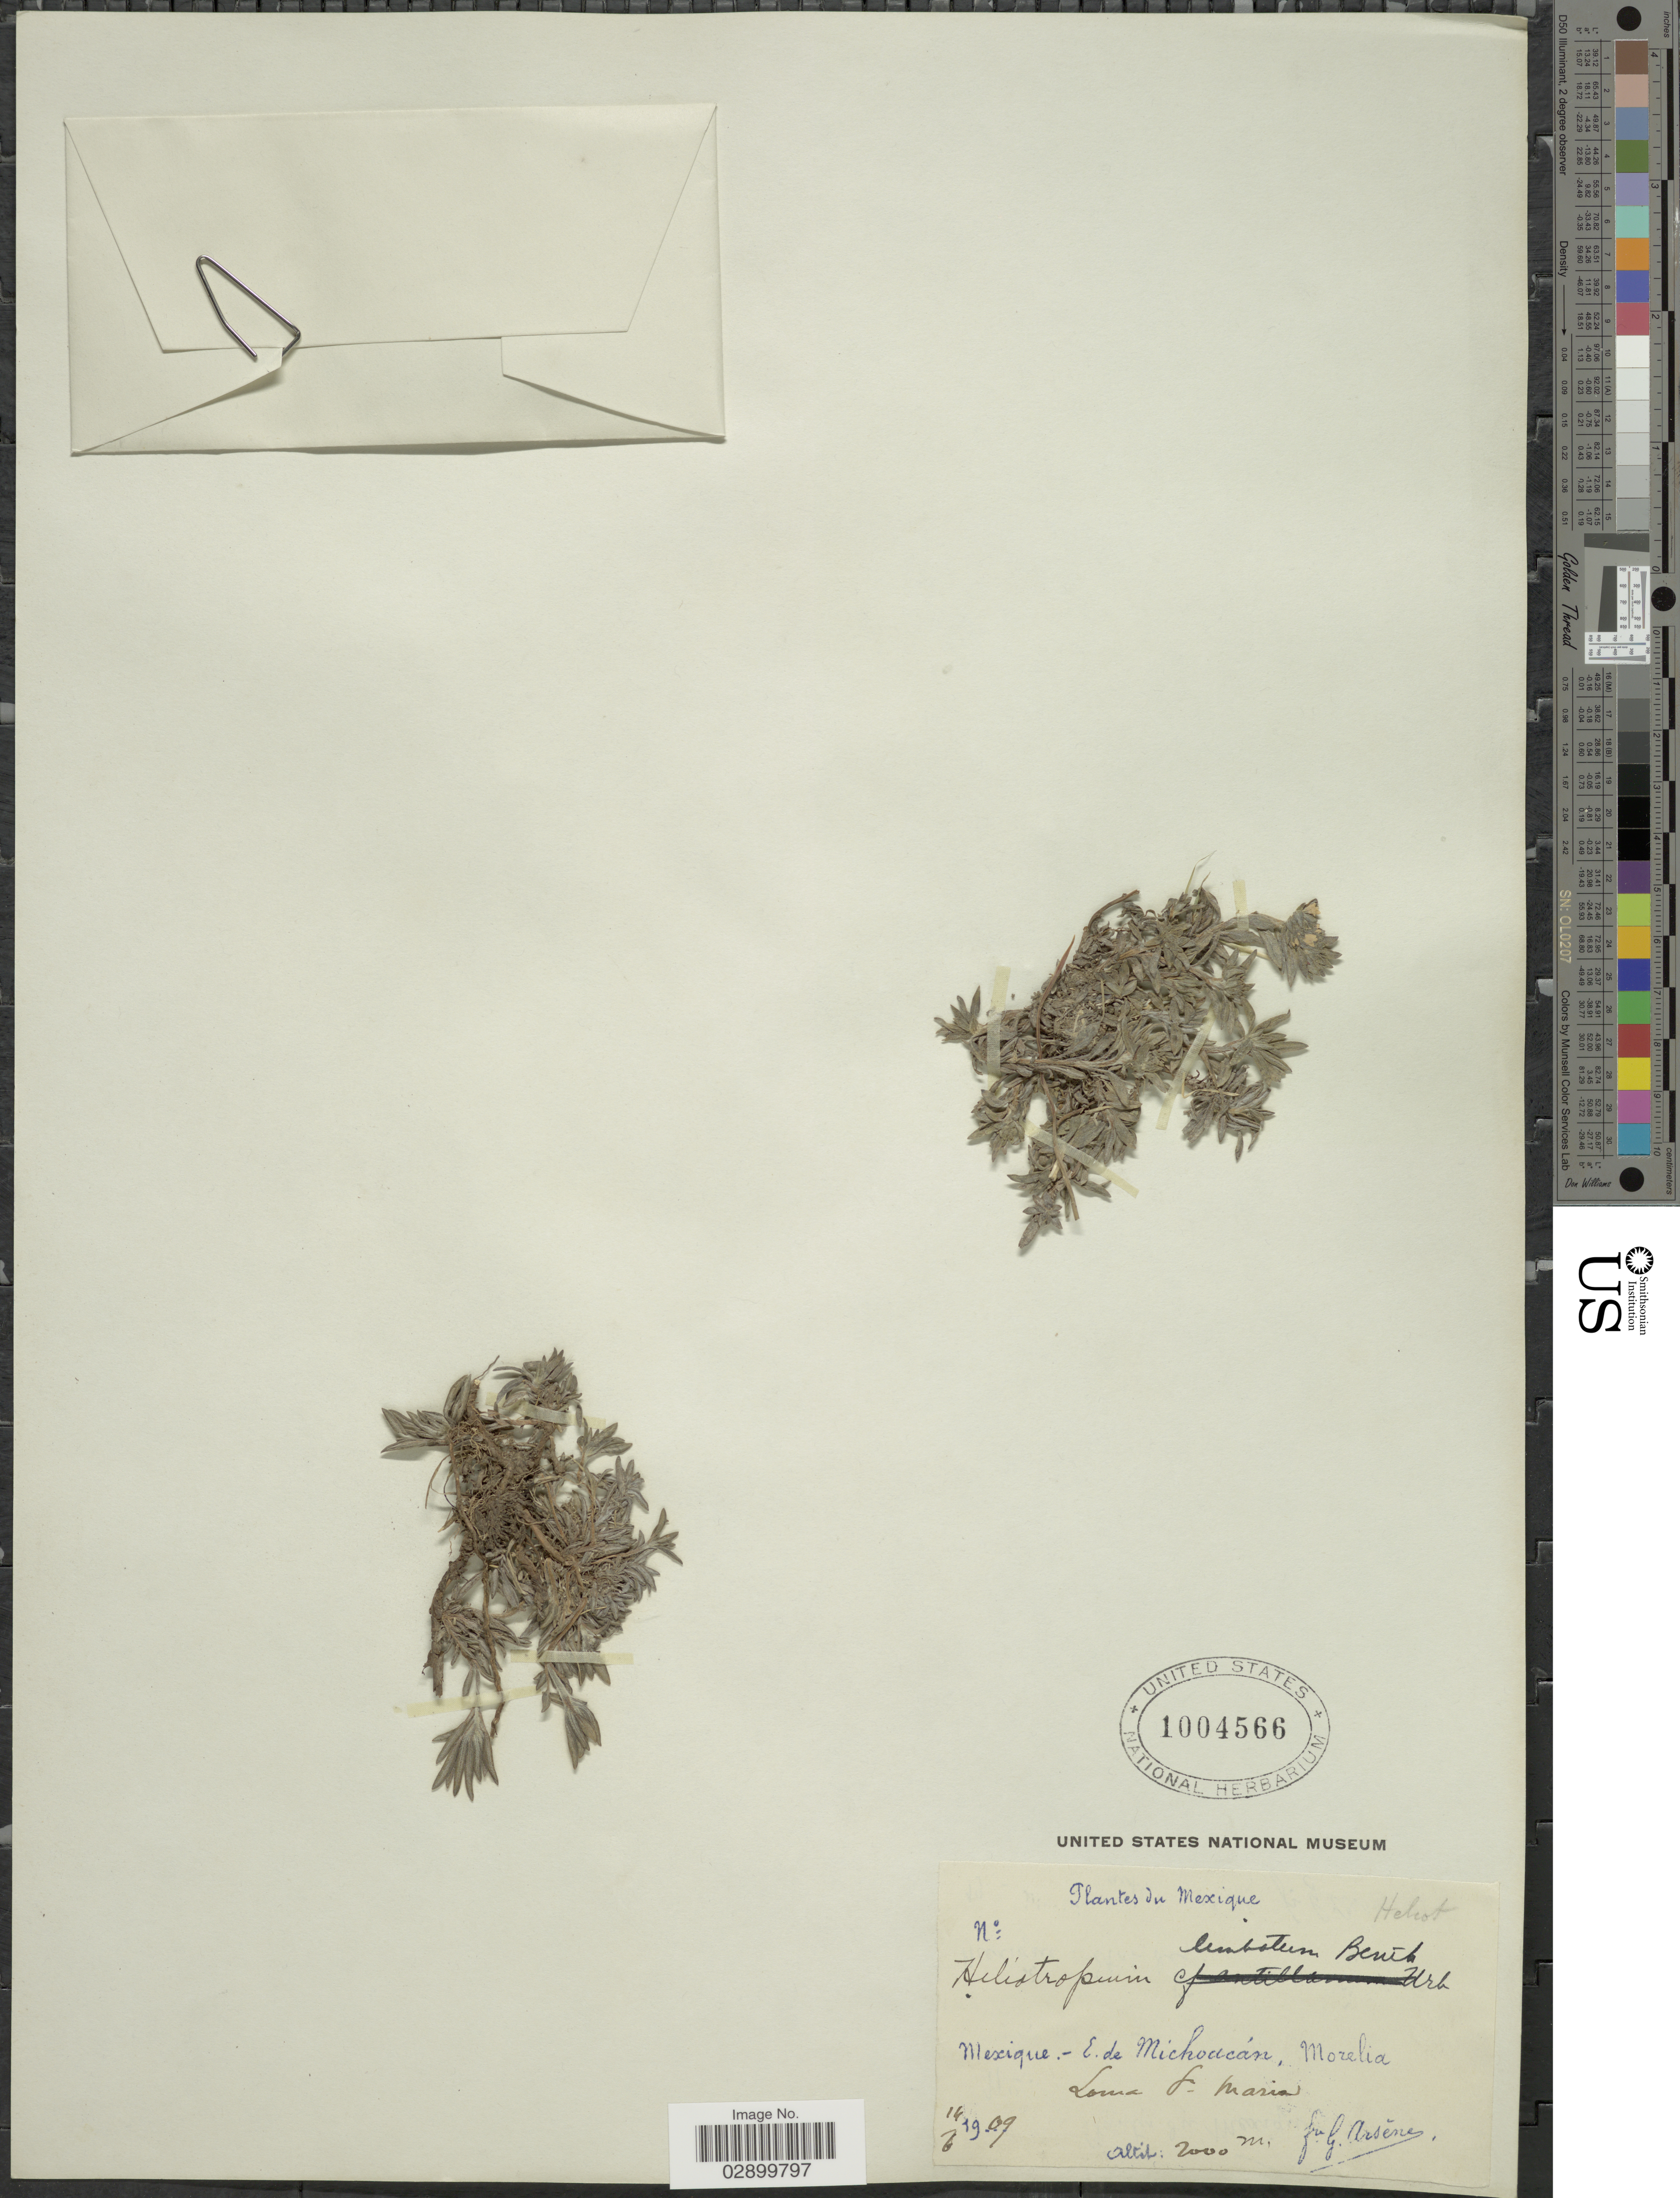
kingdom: Plantae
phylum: Tracheophyta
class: Magnoliopsida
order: Boraginales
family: Heliotropiaceae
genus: Heliotropium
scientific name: Heliotropium limbatum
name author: Benth.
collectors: Bro. G. Arsène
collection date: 1909-06-14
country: Mexico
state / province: Michoacán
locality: E. de Michoacán, Morelia. Loma St Maria.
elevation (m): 2000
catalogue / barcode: US 1004566